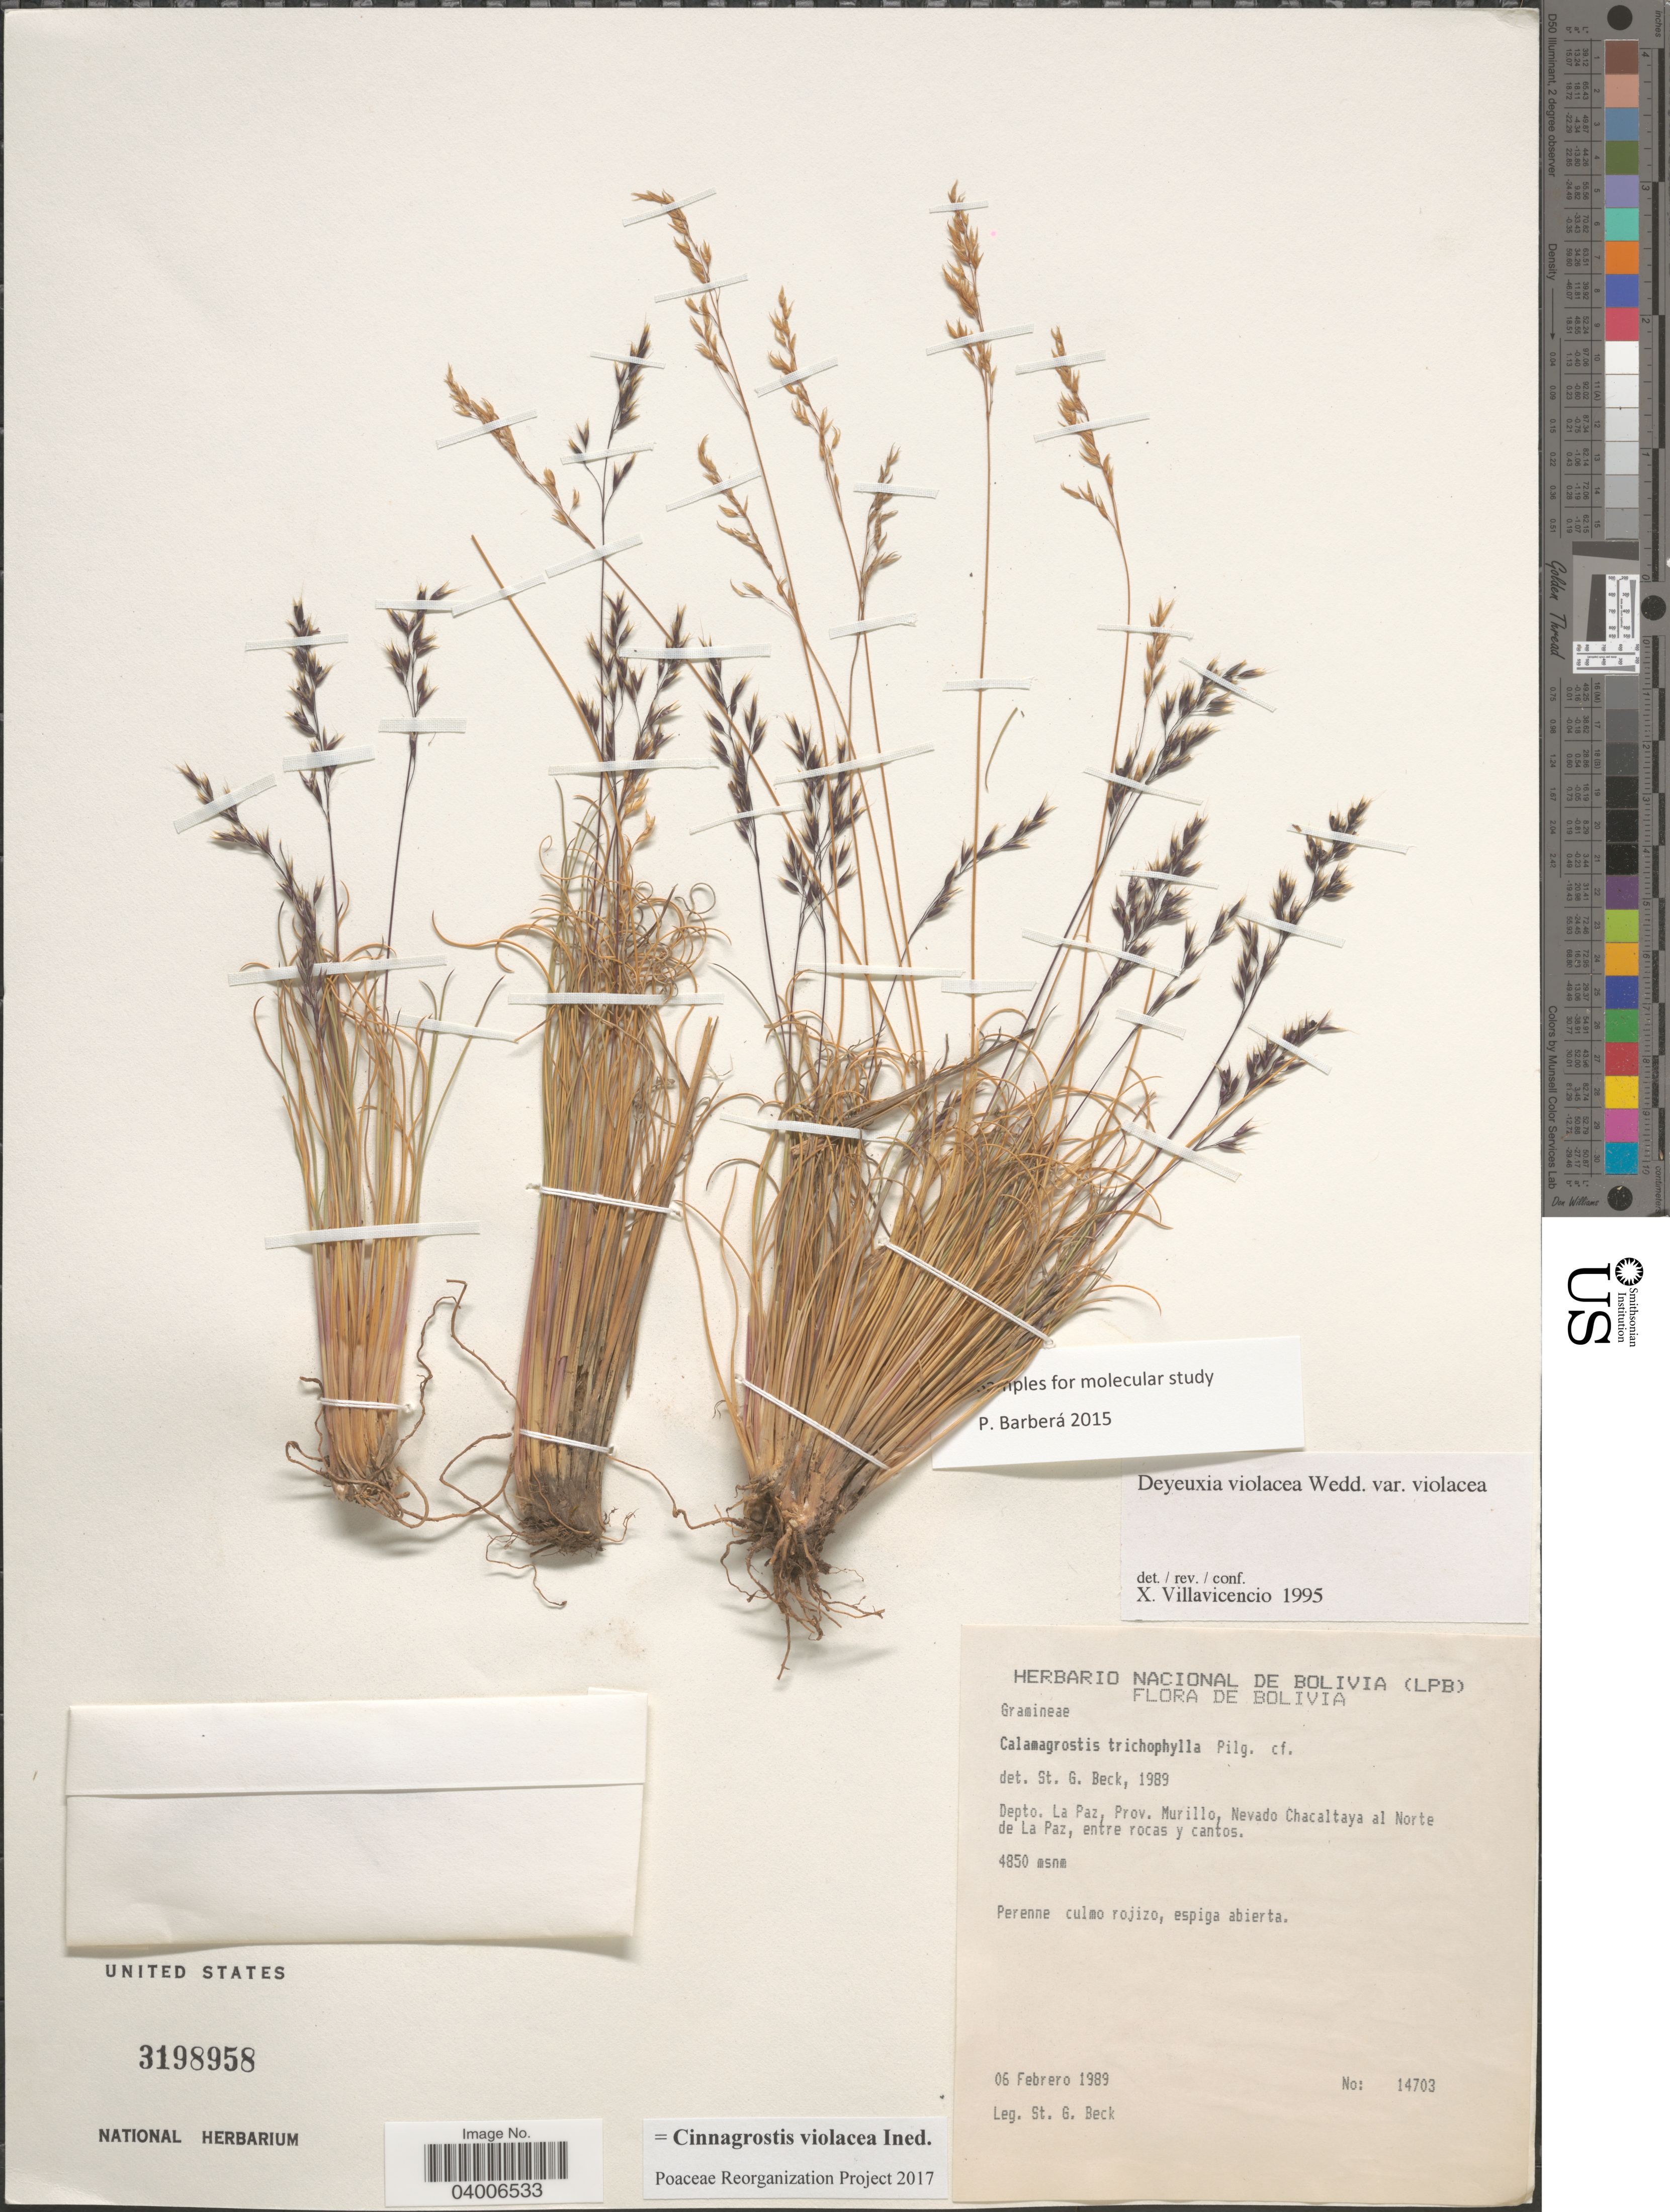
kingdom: Plantae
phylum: Tracheophyta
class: Liliopsida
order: Poales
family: Poaceae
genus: Cinnagrostis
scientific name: Cinnagrostis violacea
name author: (Wedd.) P.M. Peterson et al.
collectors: S. G. Beck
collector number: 14703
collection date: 1989-02-06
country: Bolivia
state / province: La Paz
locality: Depto. La Paz, Prov. Murillo, Nevado Chacaltaya al Norte de La Paz, entre rocas y cantos.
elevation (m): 4850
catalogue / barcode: US 3198958